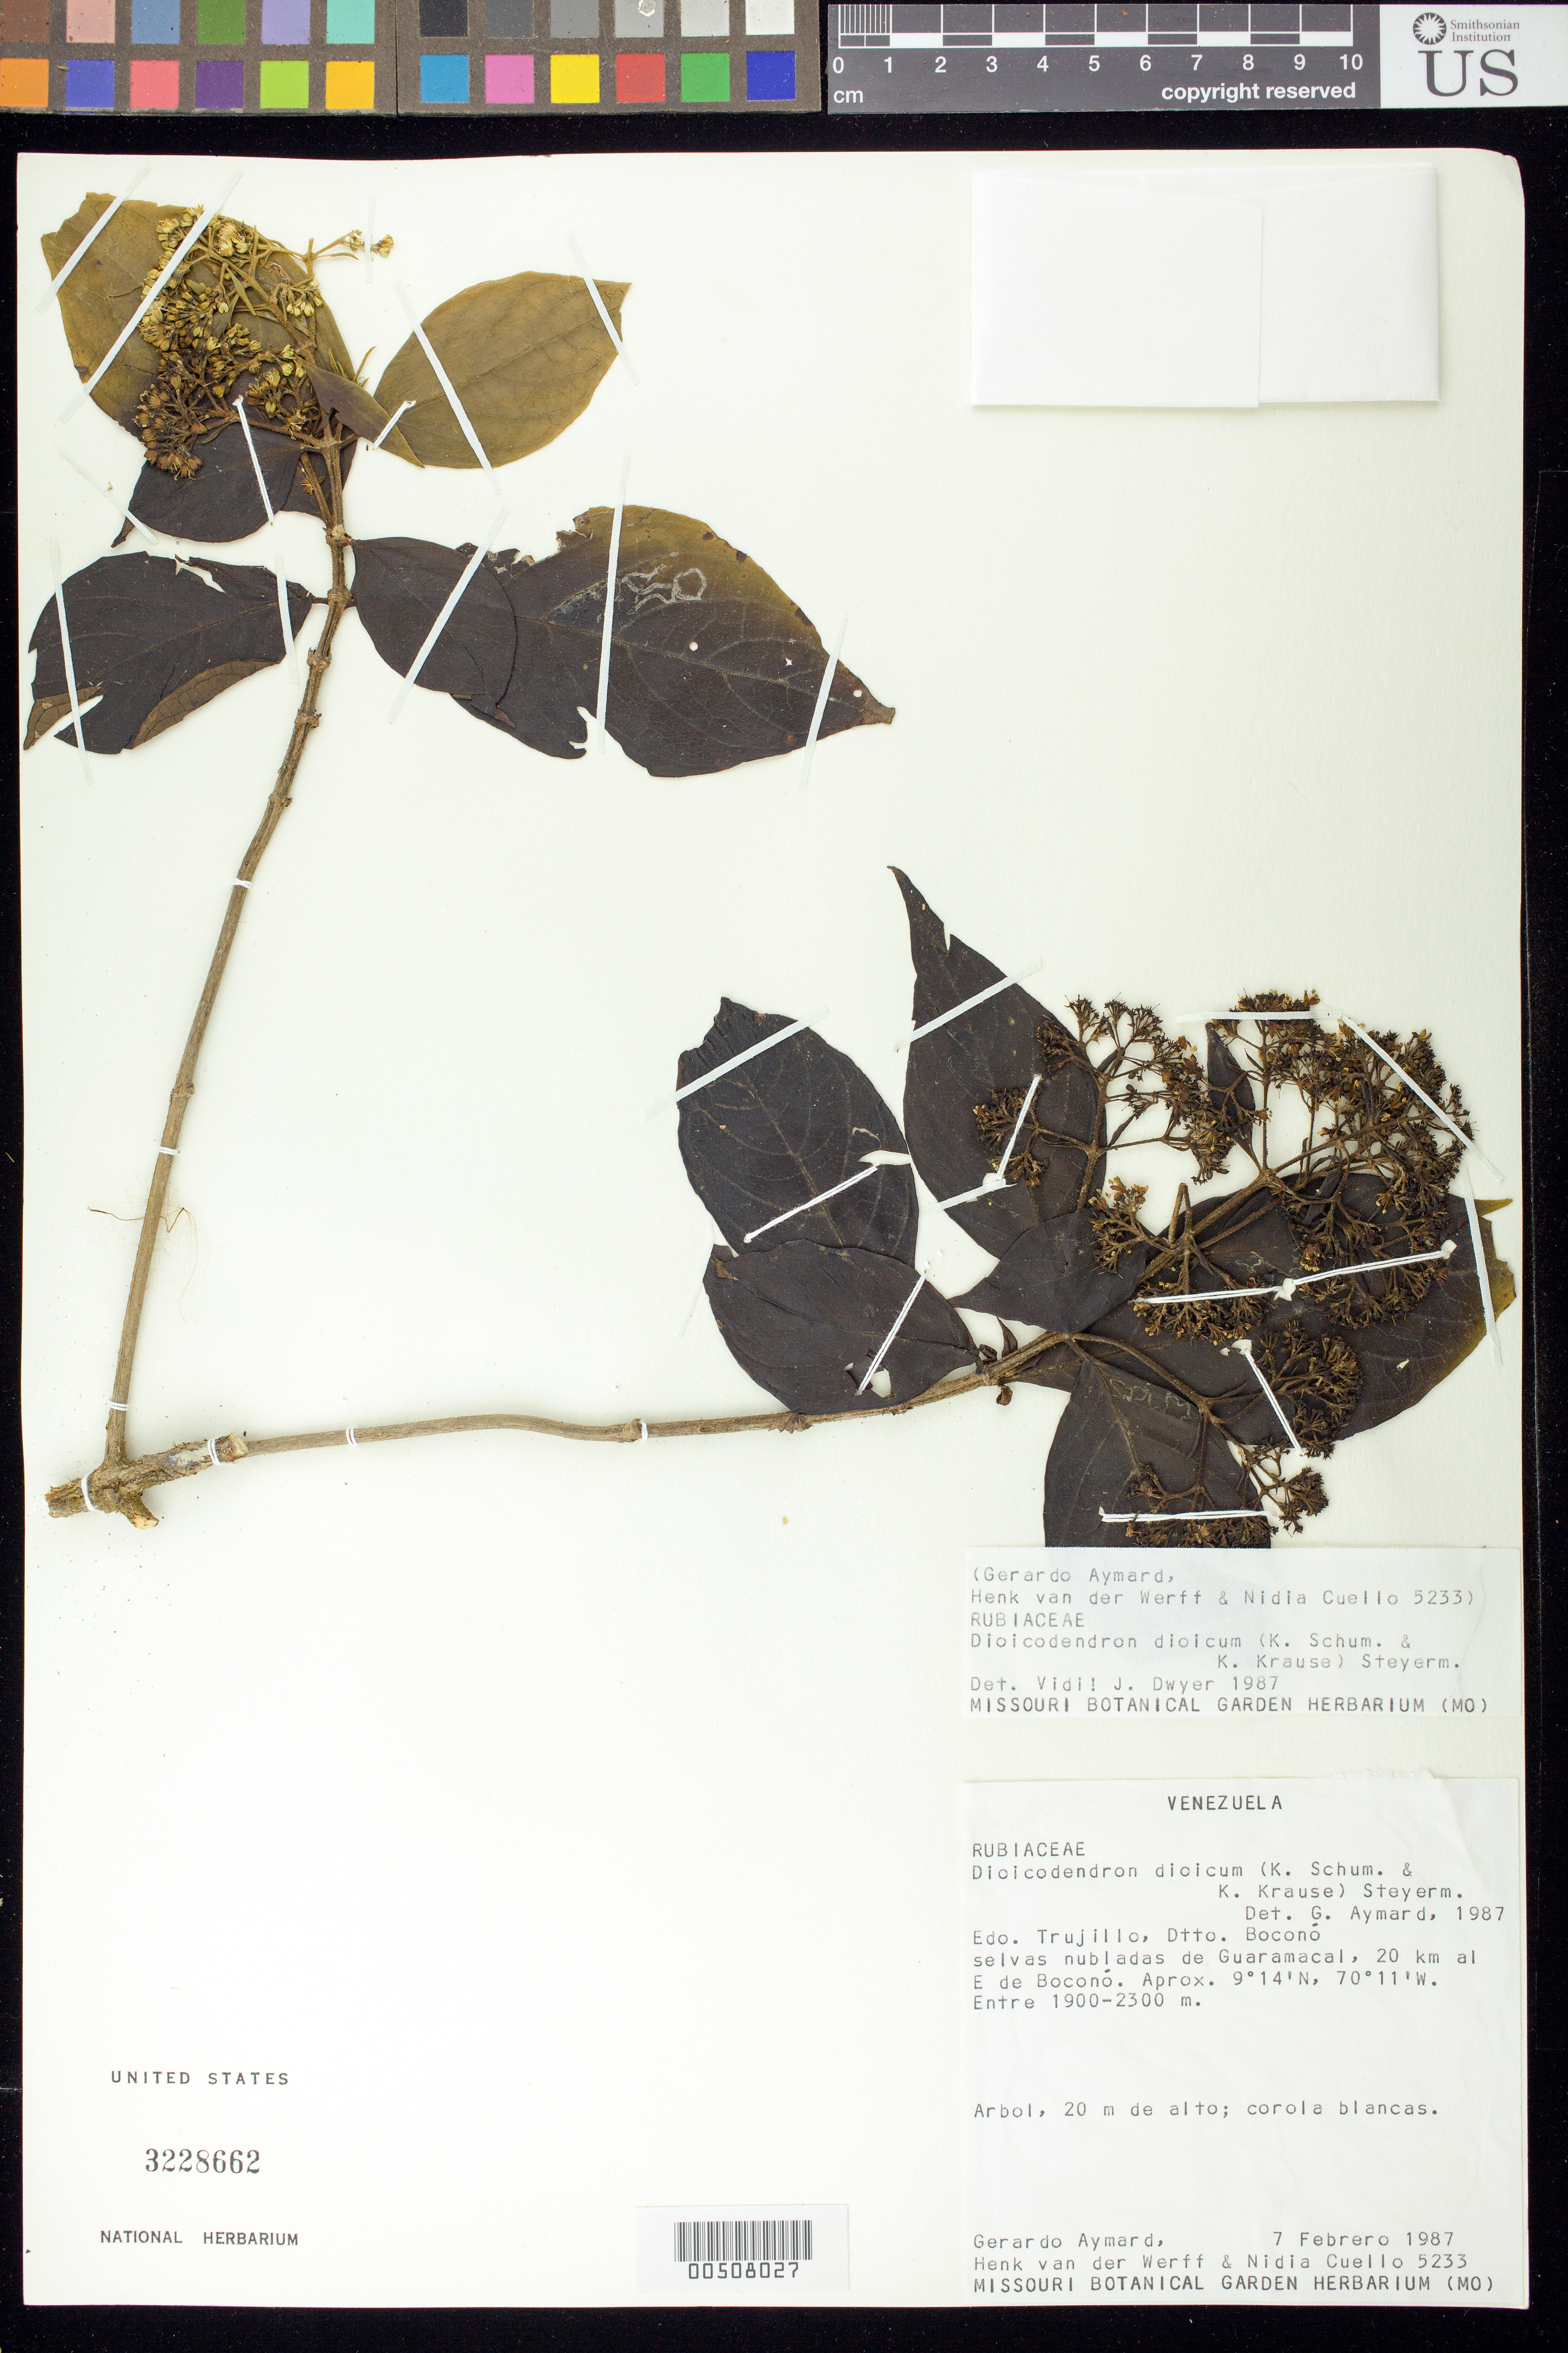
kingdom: Plantae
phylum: Tracheophyta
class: Magnoliopsida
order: Gentianales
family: Rubiaceae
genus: Dioicodendron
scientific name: Dioicodendron dioicum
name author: (K. Schum. & Krause) Steyerm.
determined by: Aymard C., G. A., (PORT), Univ. Nac. Exp. de los Llanos Ezequiel Zamora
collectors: G. A. Aymard, H. van der Werff & N. L. Cuello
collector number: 5233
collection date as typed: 07 Feb 1987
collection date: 1987-02-07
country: Venezuela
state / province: Trujillo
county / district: Boconó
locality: Guaramacal. 20 km E Boconó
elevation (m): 1900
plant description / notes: MO, PORT, US, VEN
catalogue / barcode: US 3228662